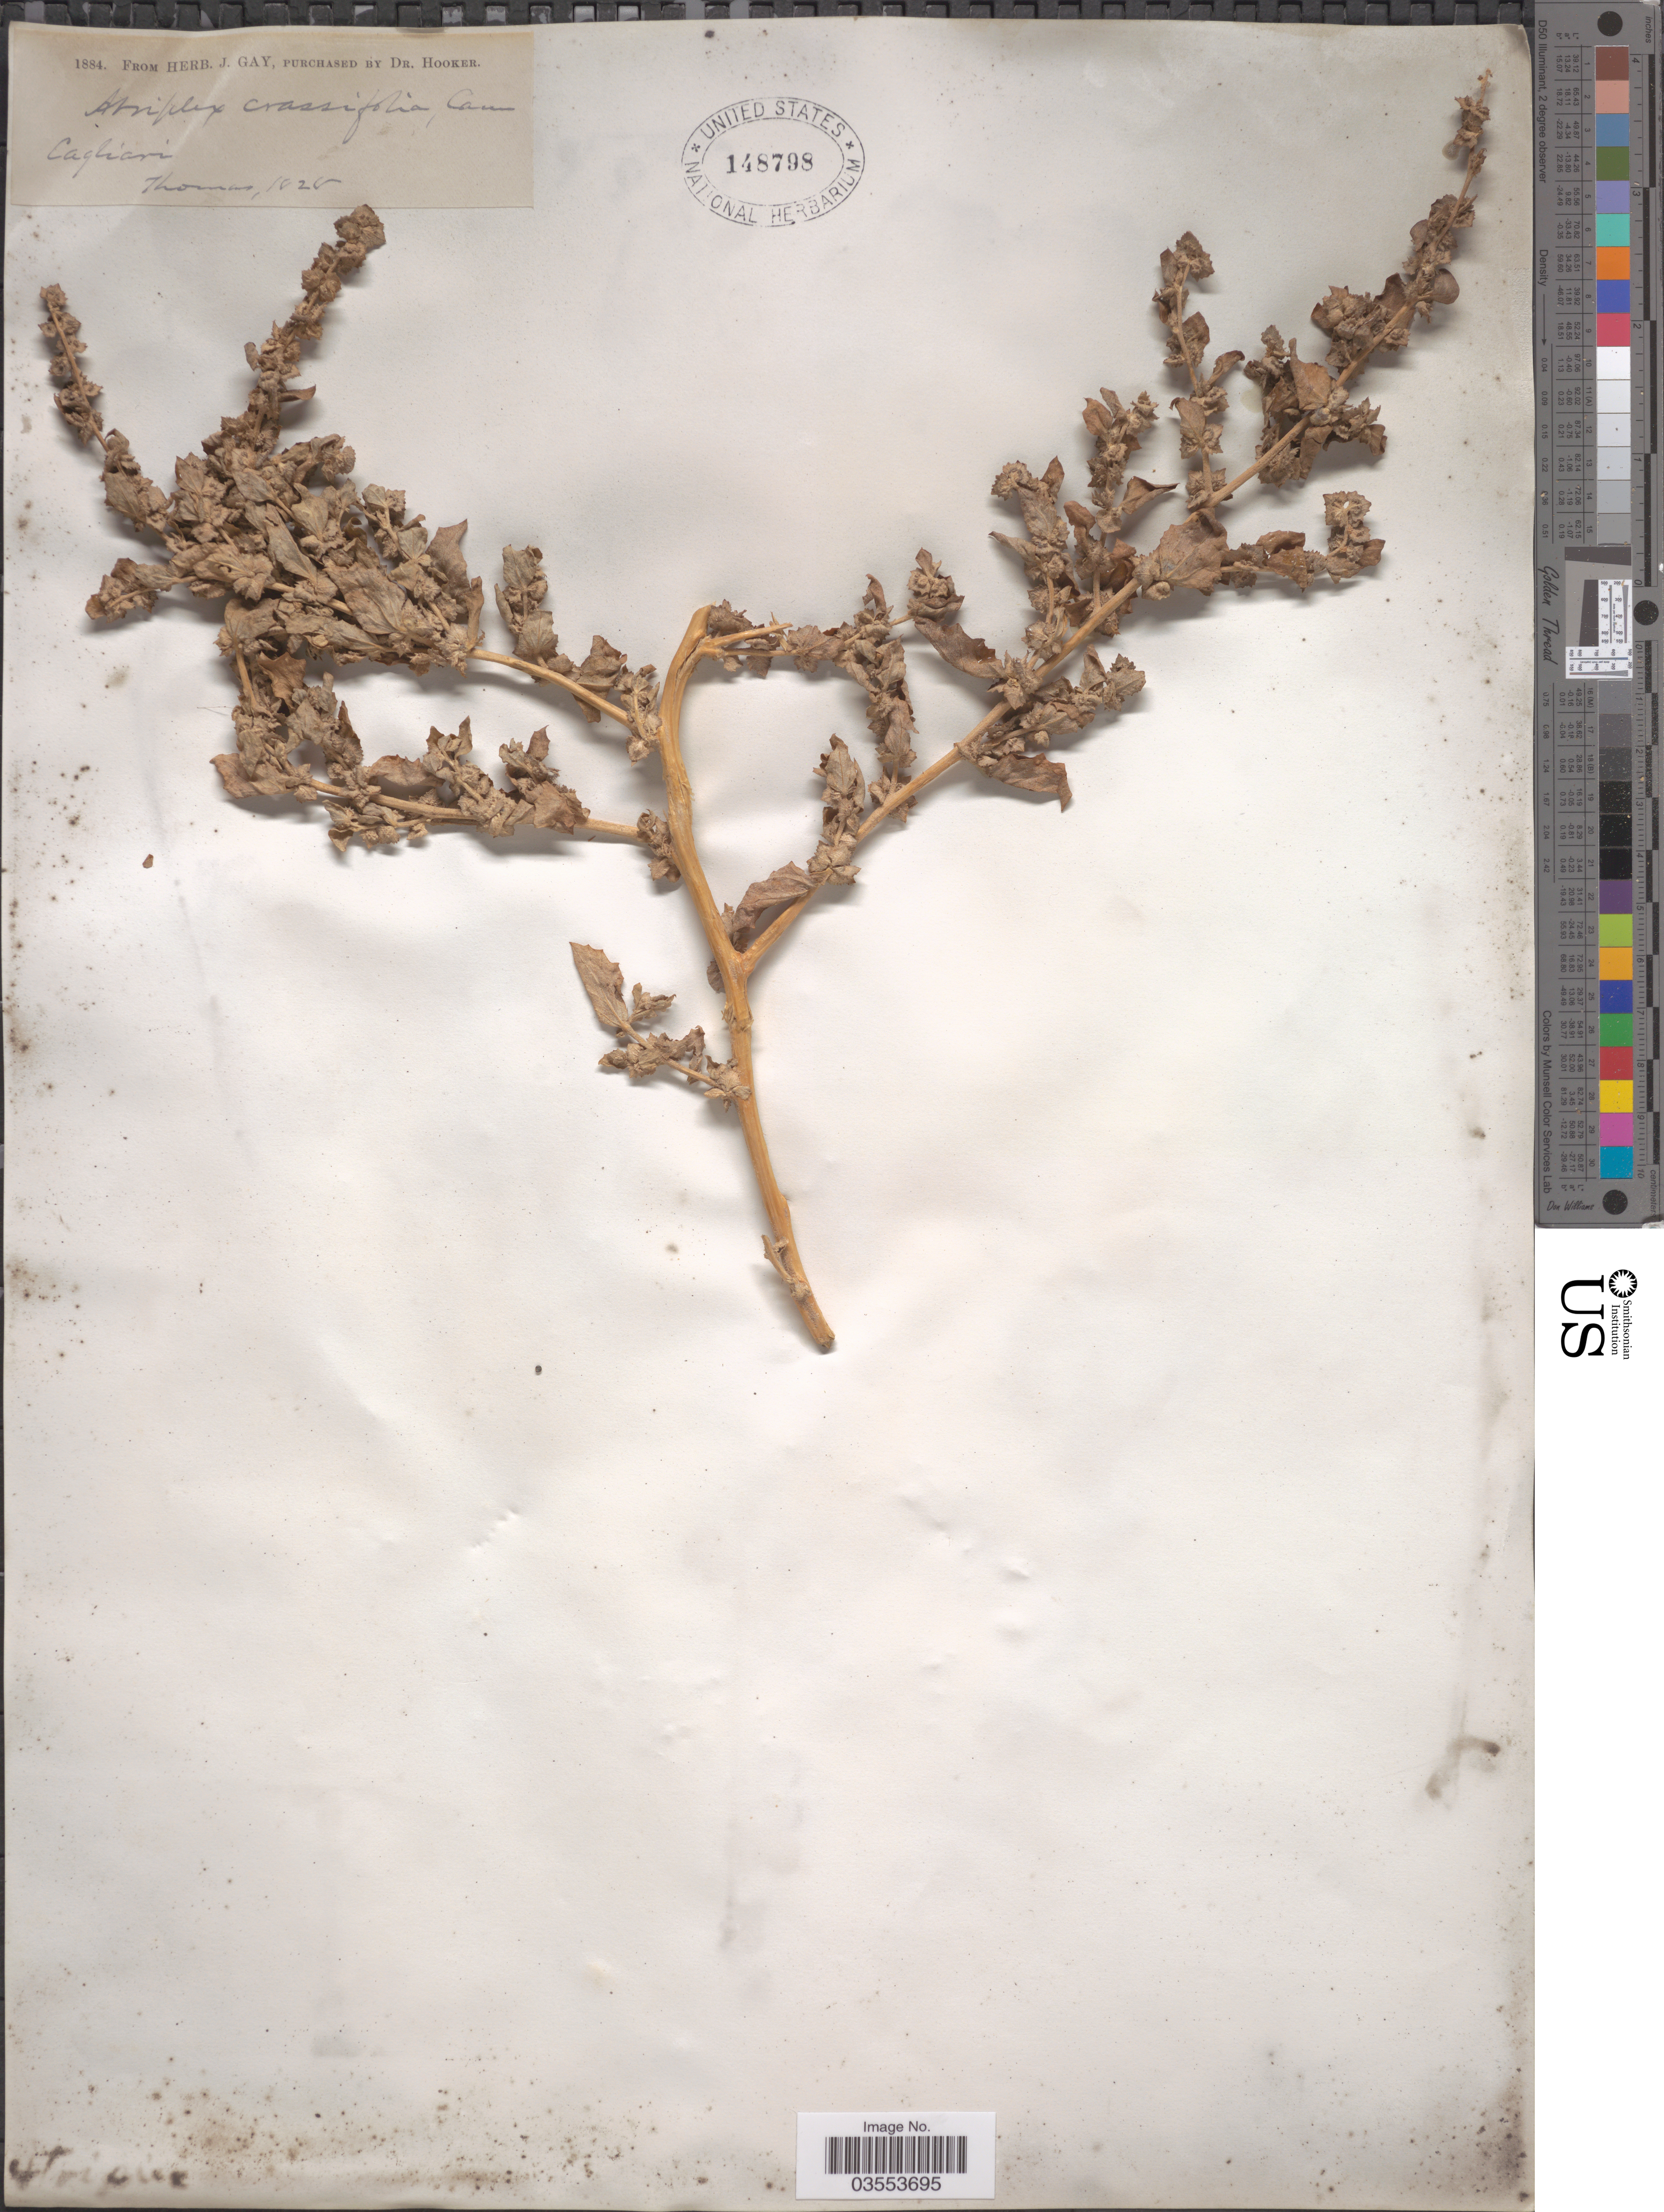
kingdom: Plantae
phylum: Tracheophyta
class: Magnoliopsida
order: Caryophyllales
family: Amaranthaceae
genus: Atriplex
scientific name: Atriplex crassifolia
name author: Ledeb.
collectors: -- Thomas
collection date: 1825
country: Italy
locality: Cagliari.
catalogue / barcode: US 148798